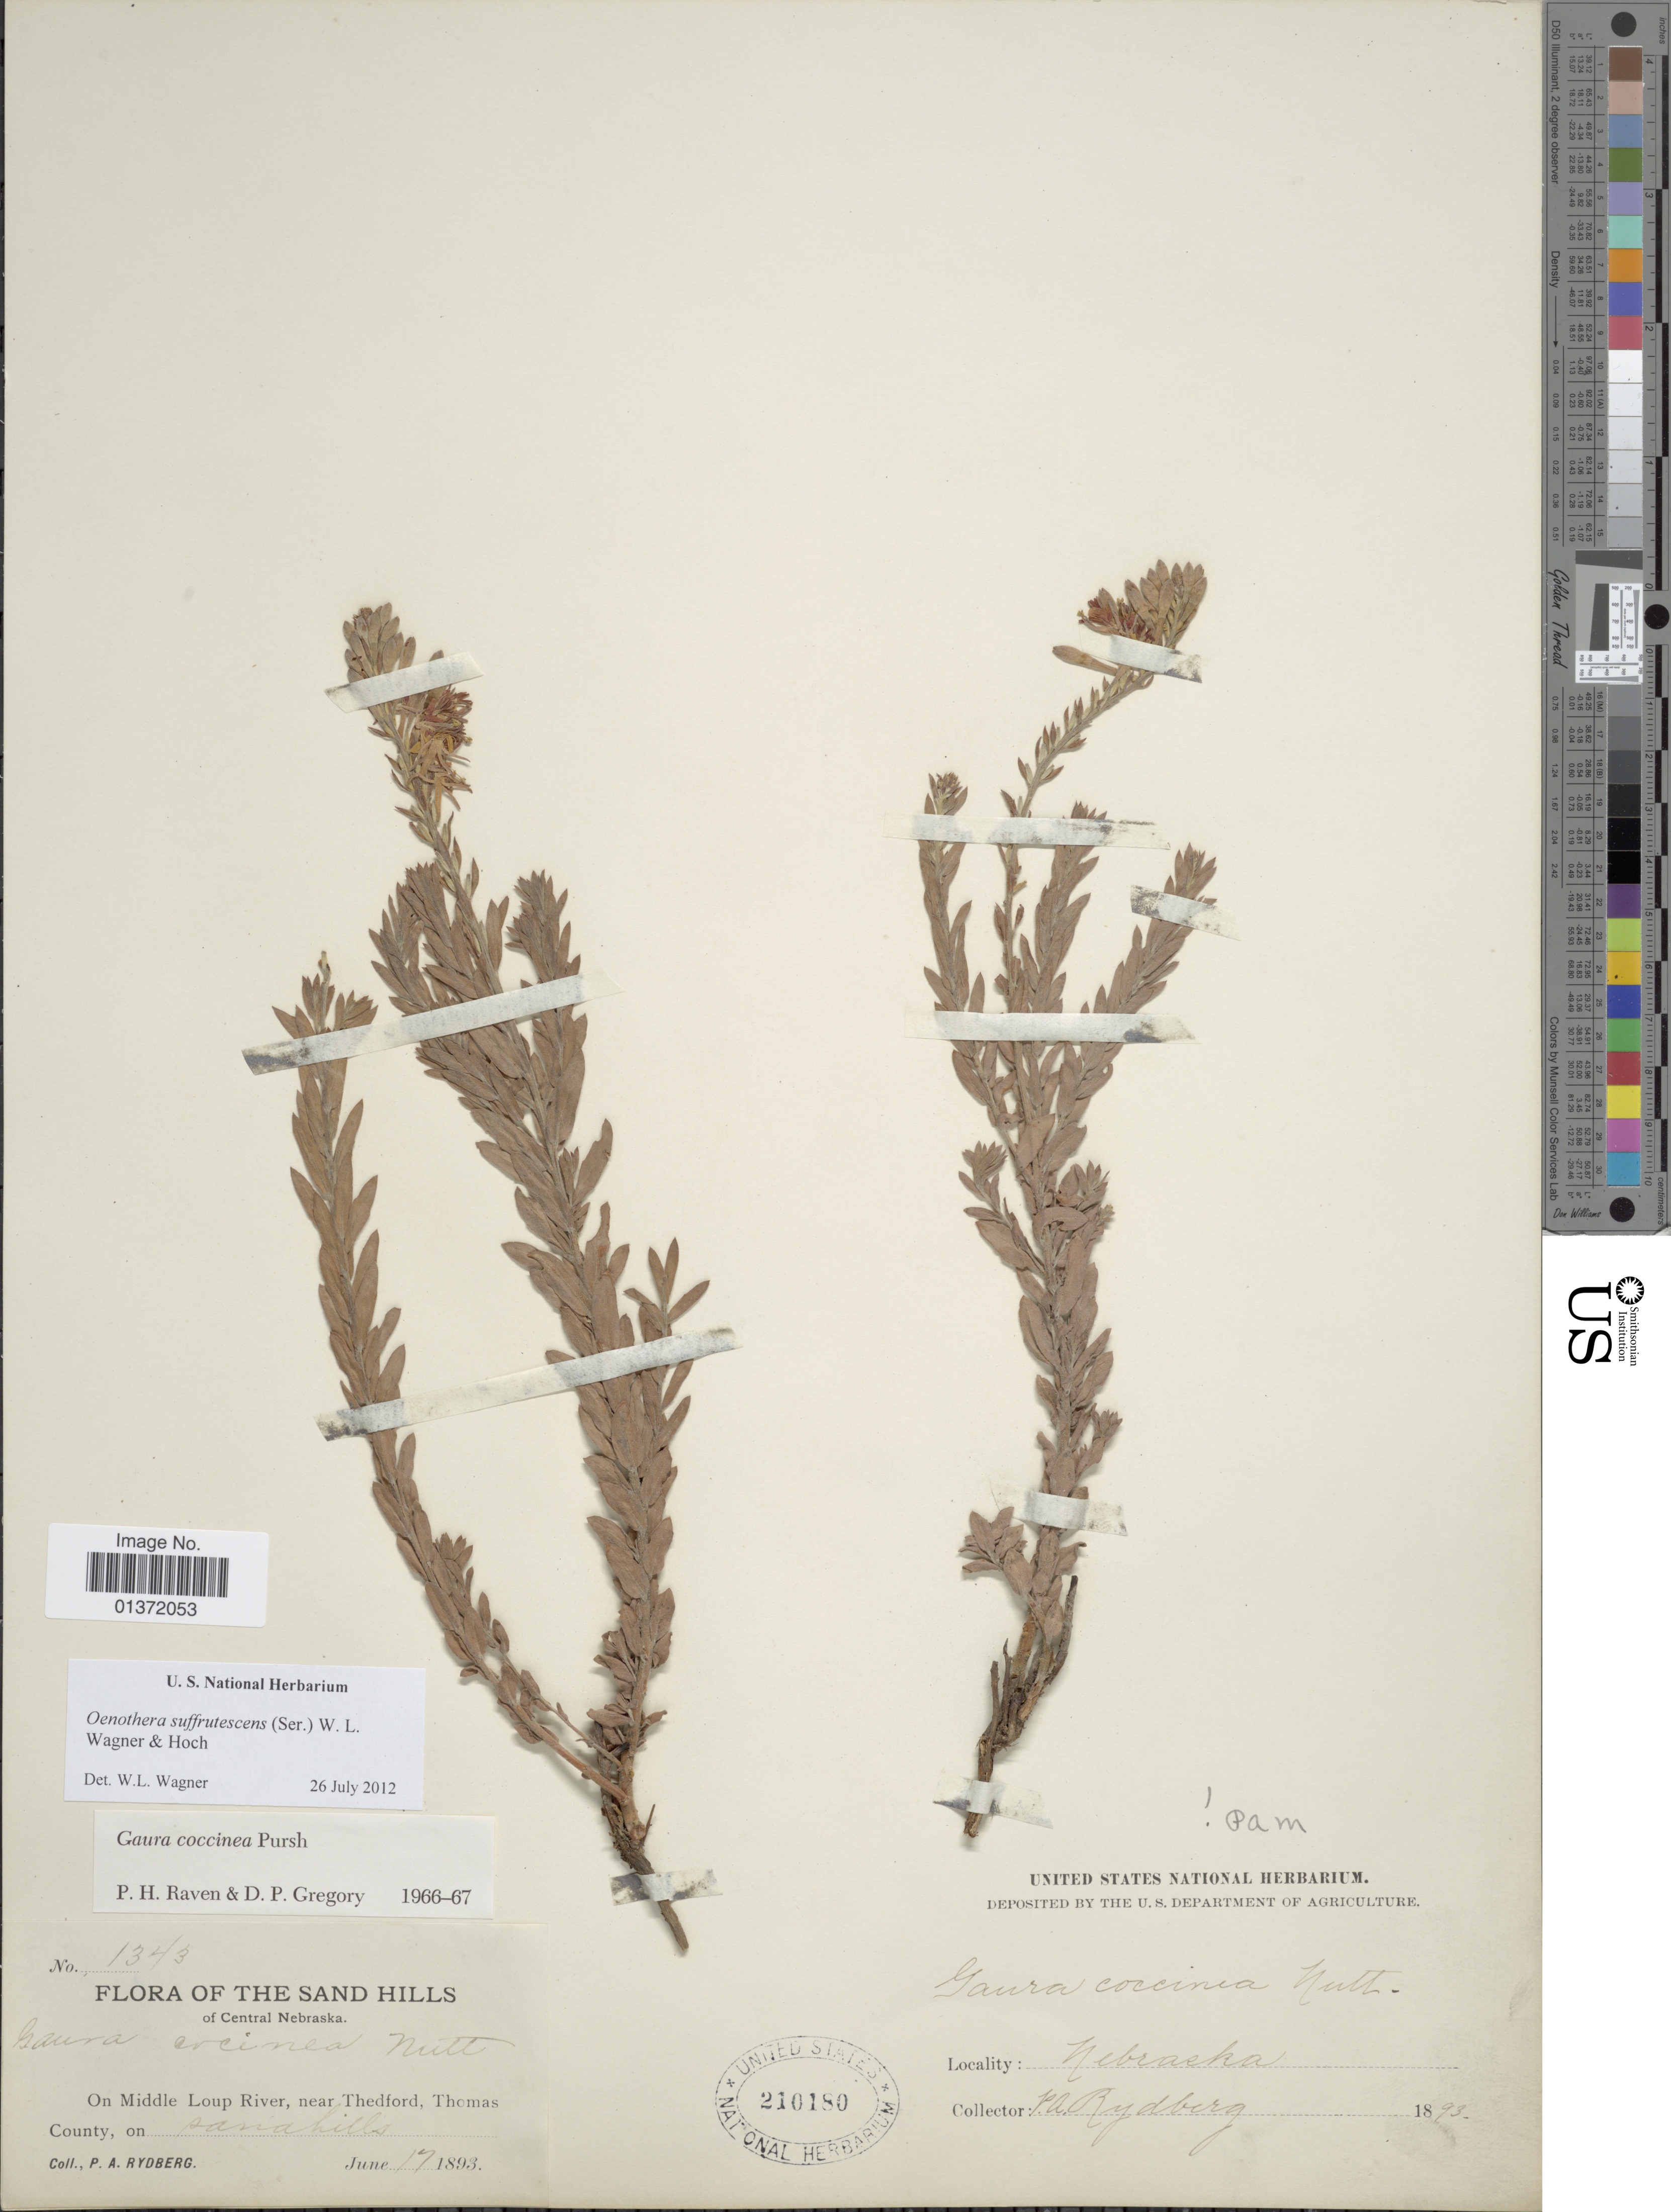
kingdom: Plantae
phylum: Tracheophyta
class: Magnoliopsida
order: Myrtales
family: Onagraceae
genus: Oenothera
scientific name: Oenothera suffrutescens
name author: (Ser.) W.L. Wagner & Hoch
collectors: P. A. Rydberg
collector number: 1343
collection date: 1893-06-17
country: United States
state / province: Nebraska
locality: Sand Hills of Central Nebraska, On Middle Loup River, near Thedford, Thomas County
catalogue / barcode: US 210180